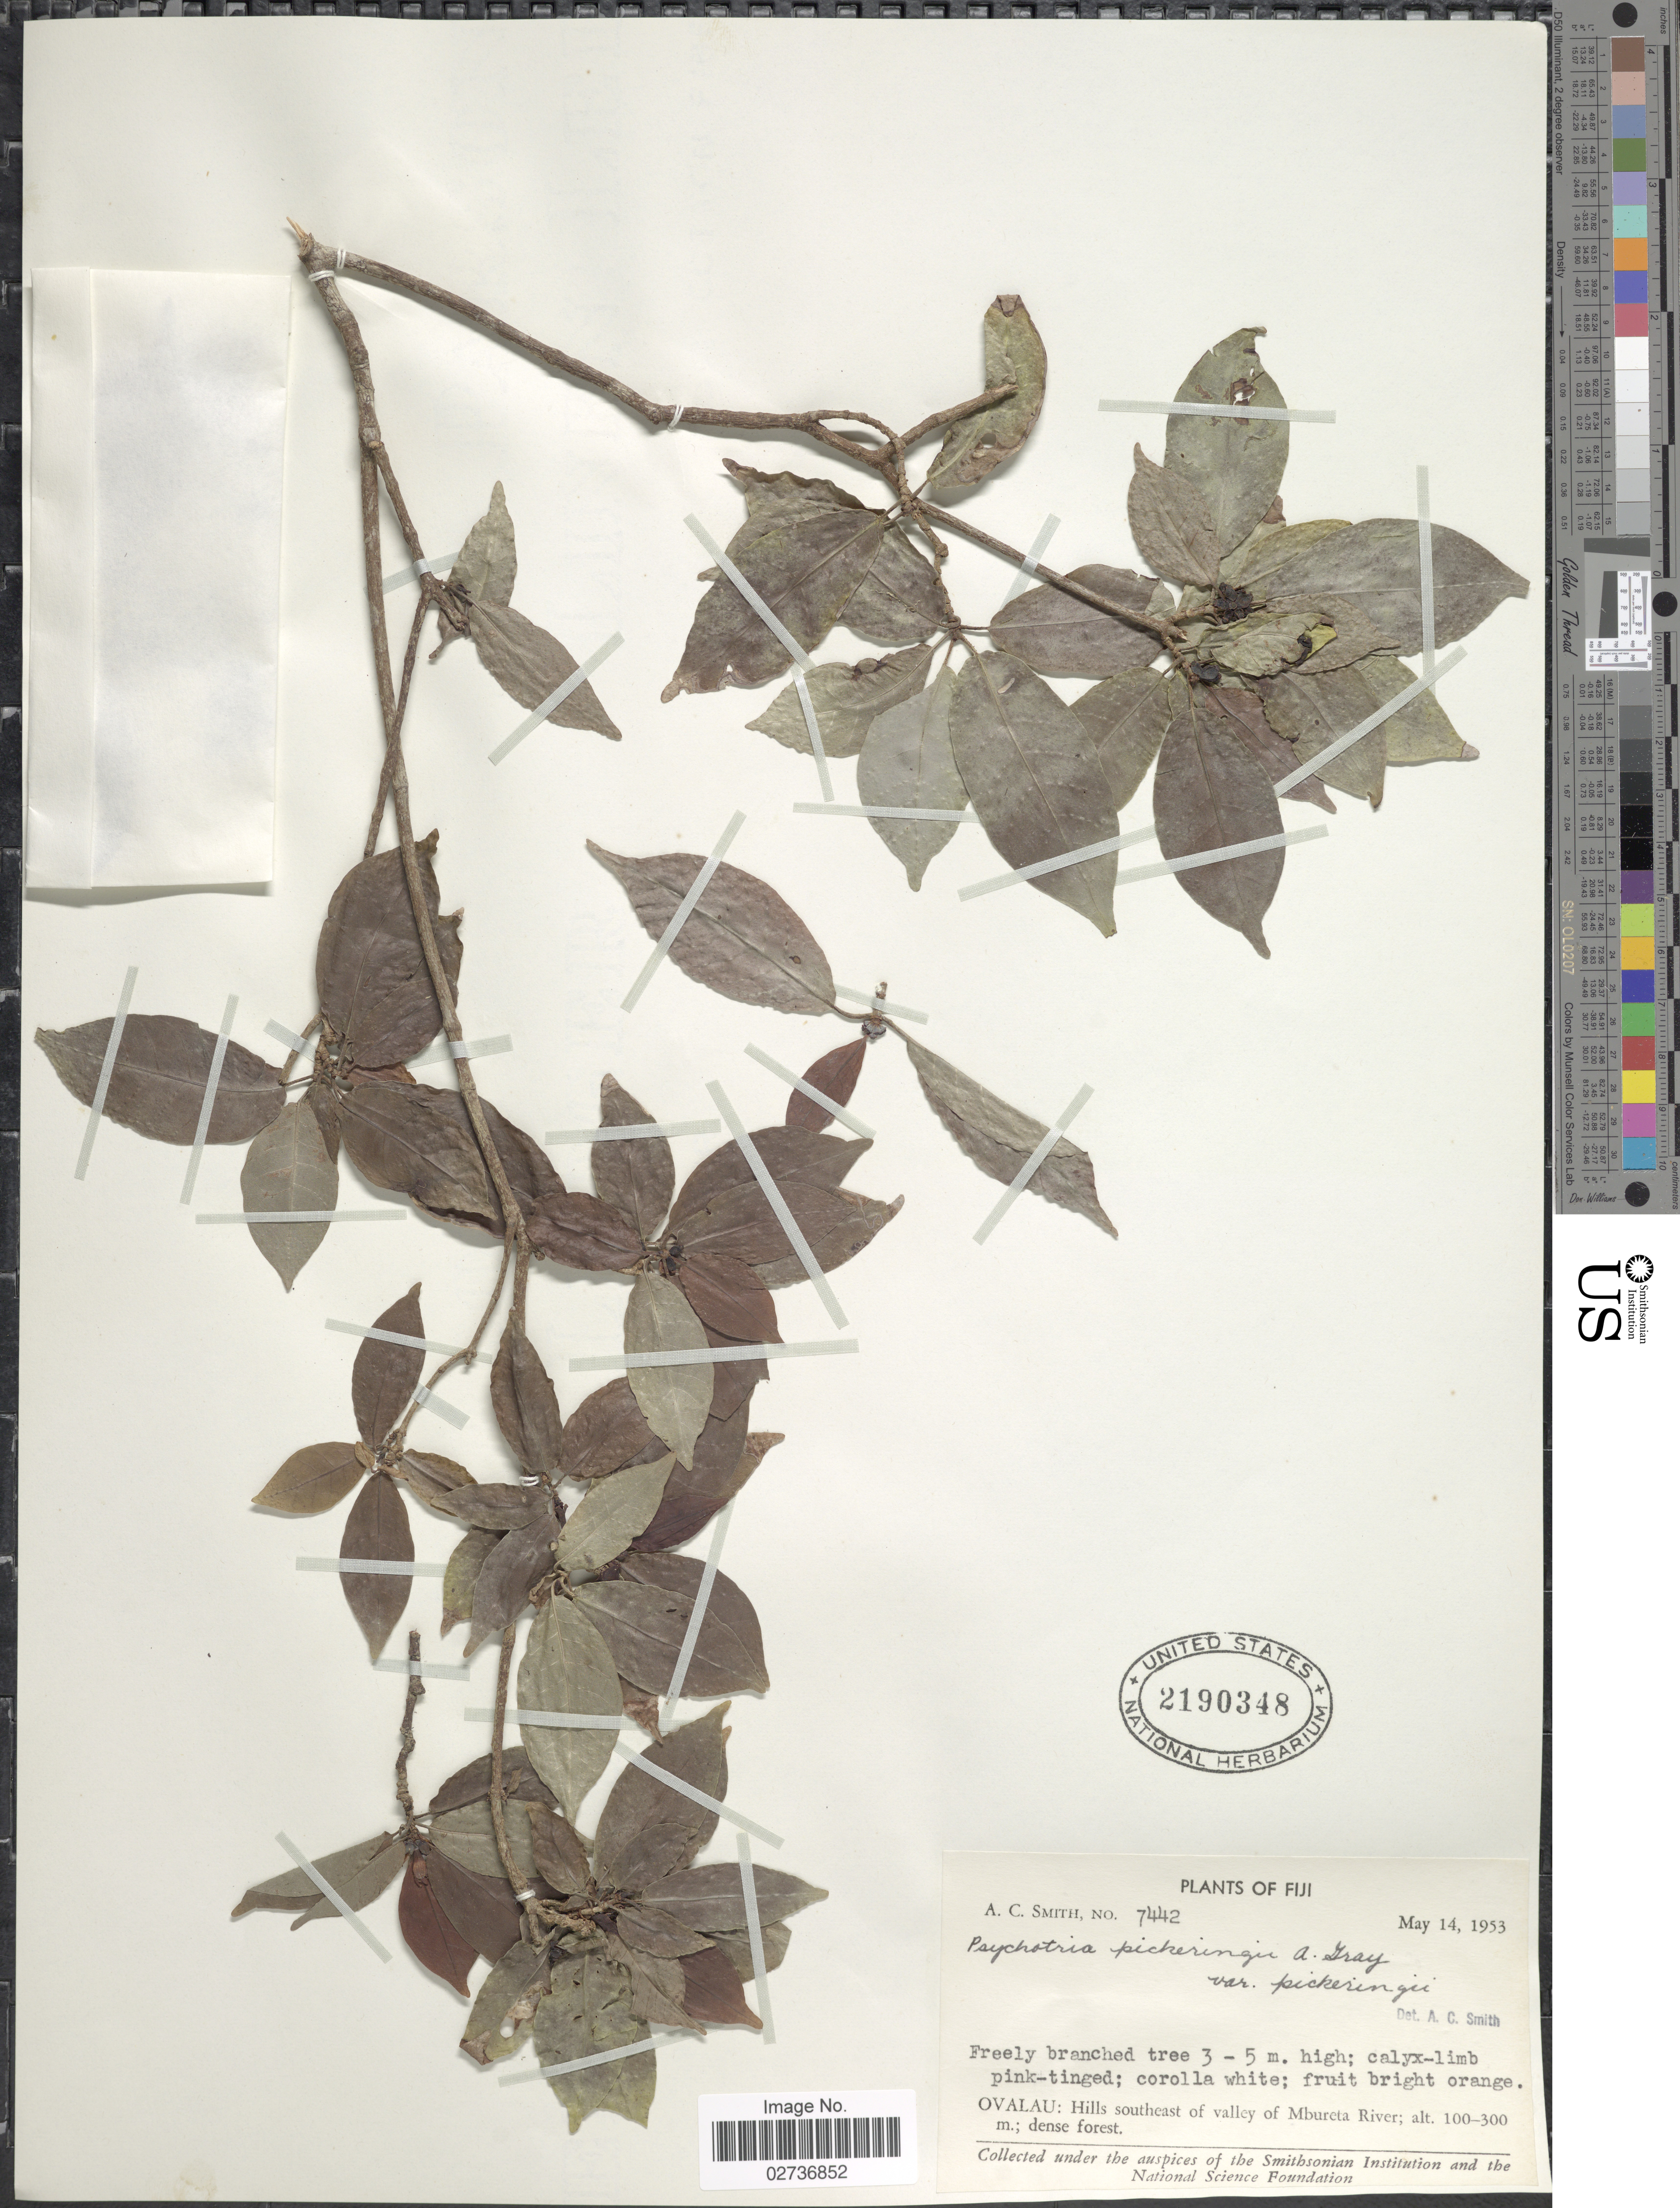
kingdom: Plantae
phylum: Tracheophyta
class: Magnoliopsida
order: Gentianales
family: Rubiaceae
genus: Psychotria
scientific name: Psychotria pickeringii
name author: A. Gray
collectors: A. C. Smith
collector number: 7442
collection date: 1953-05-14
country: Fiji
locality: Ovalau: Hills southeast of valley of Mbureta River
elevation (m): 100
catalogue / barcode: US 2190348